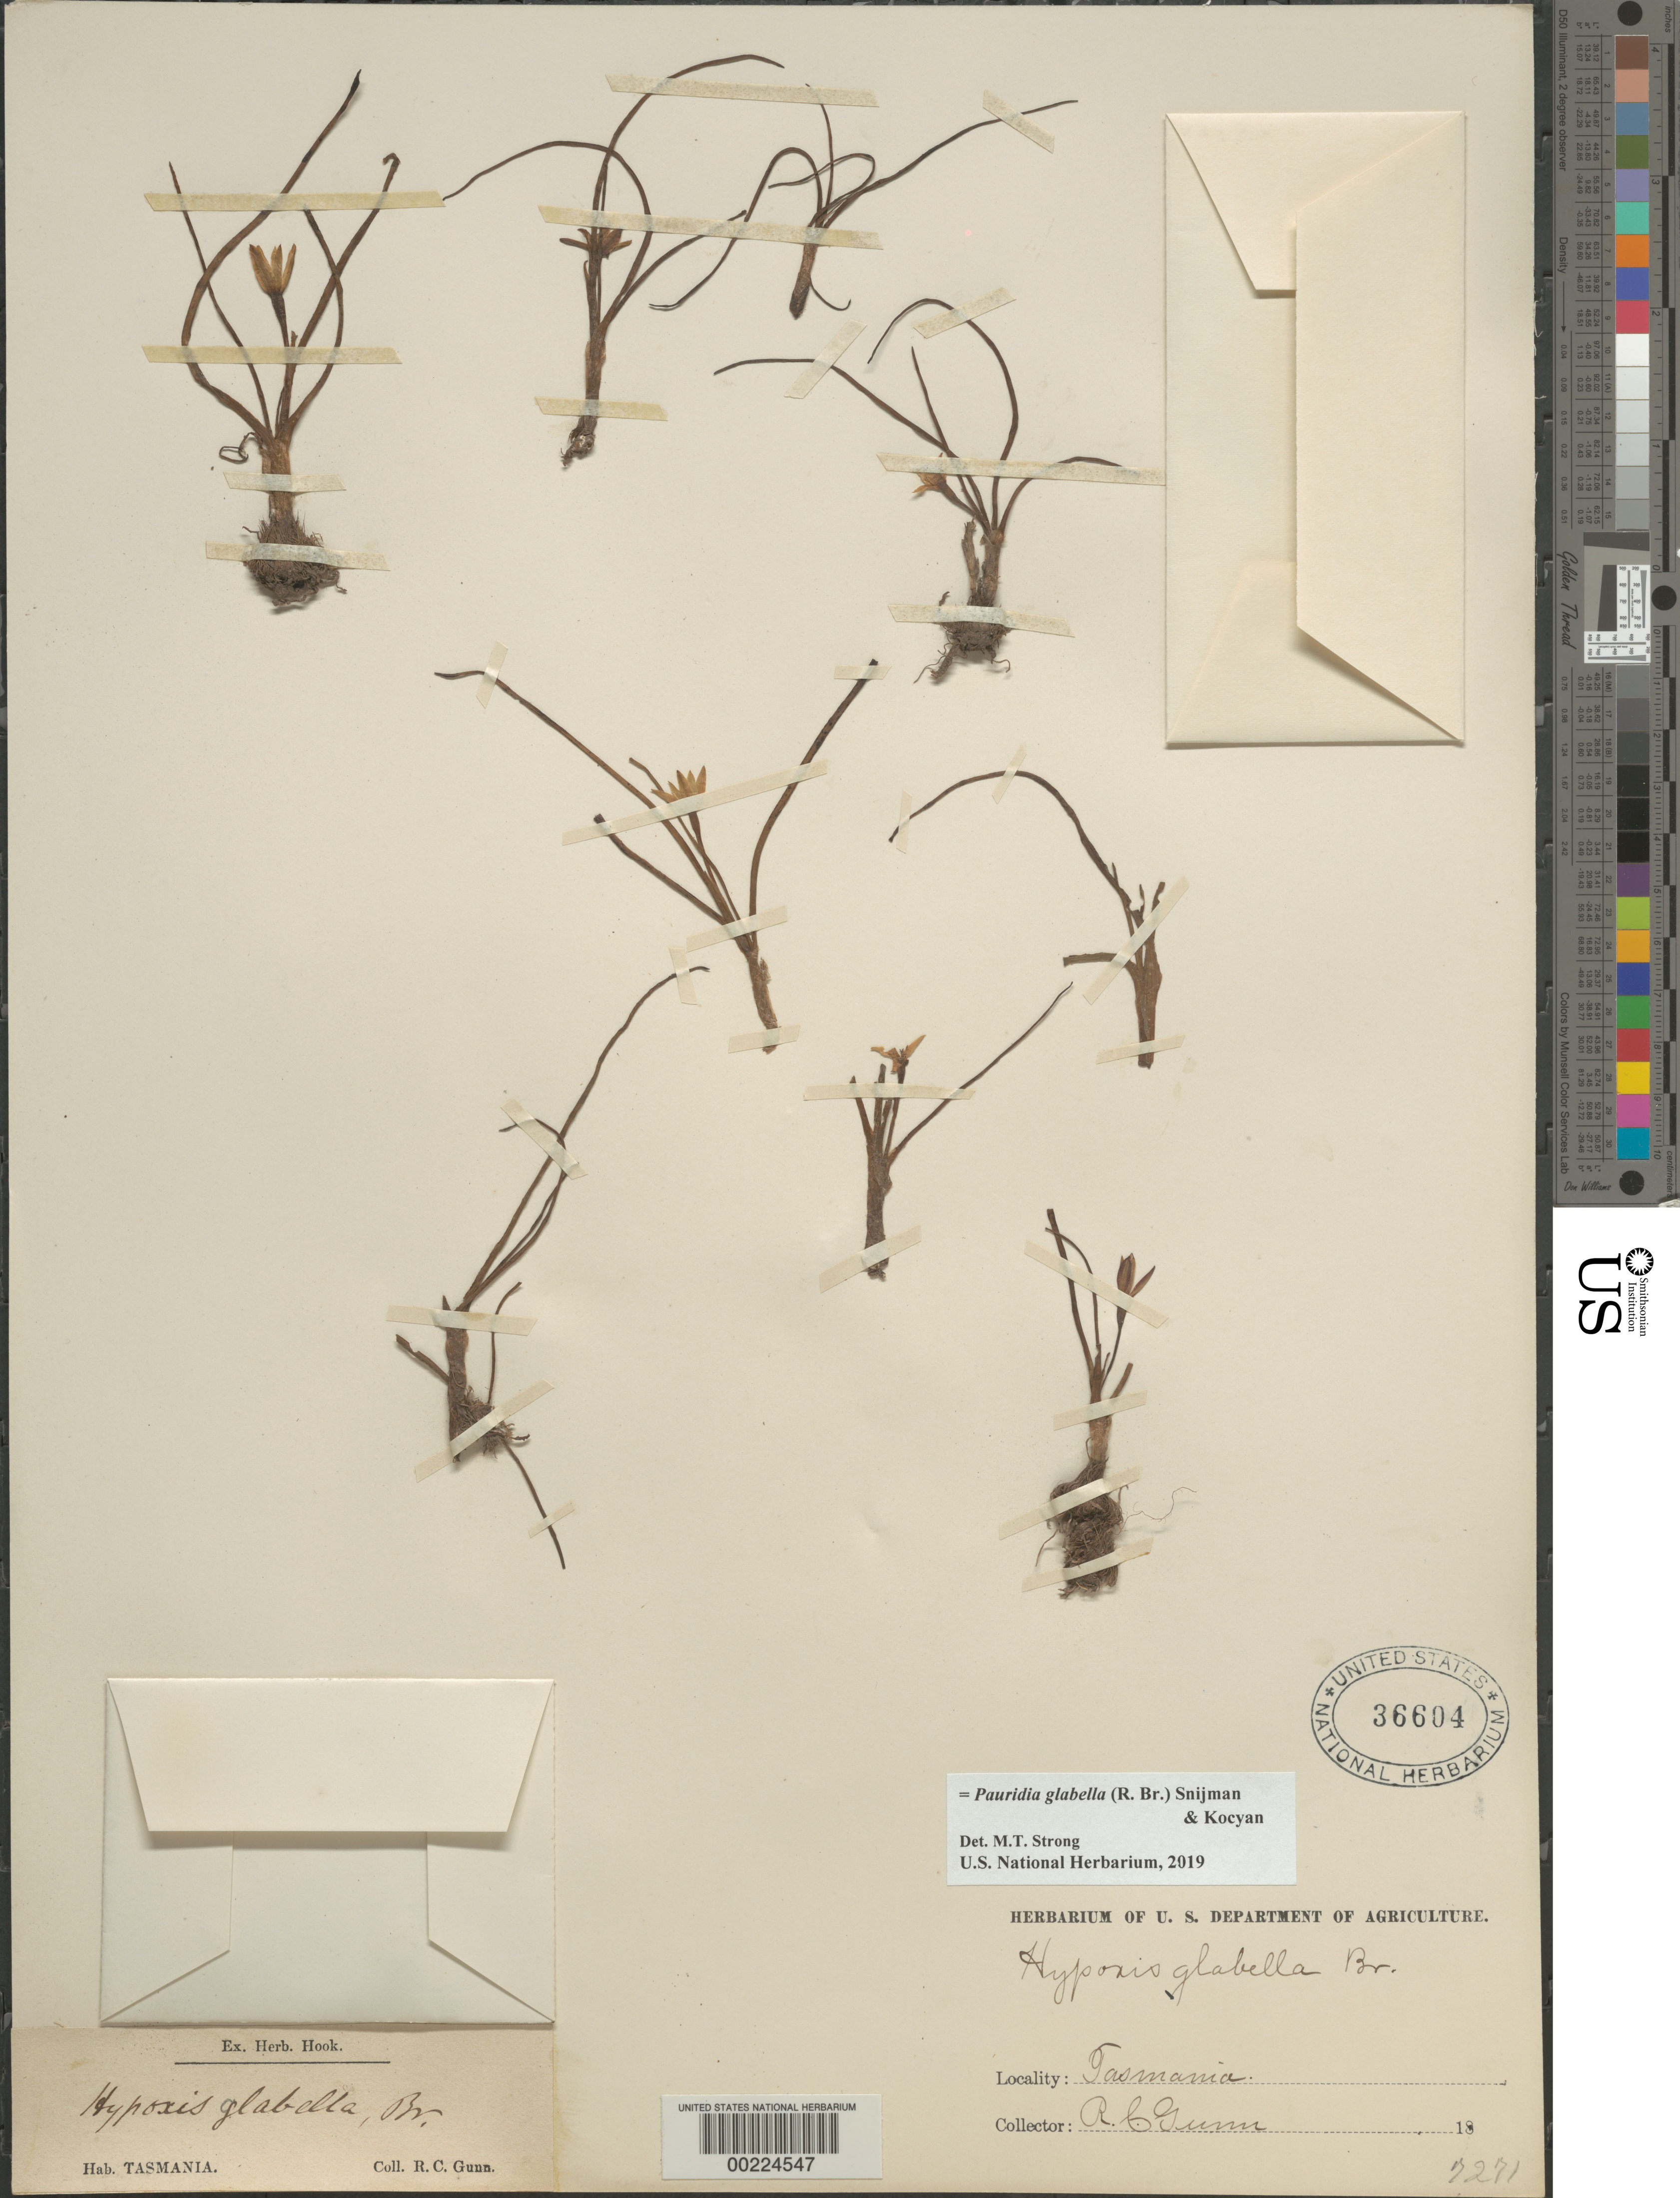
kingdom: Plantae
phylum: Tracheophyta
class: Liliopsida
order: Asparagales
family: Hypoxidaceae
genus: Pauridia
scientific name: Pauridia glabella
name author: (R. Br.) Snijman & Kocyan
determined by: Strong, Mark T., (BOT), Smithsonian Institution - National Museum of Natural History (UNITED STATES)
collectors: R. Gunn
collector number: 7271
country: Australia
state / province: Tasmania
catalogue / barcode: US 36604